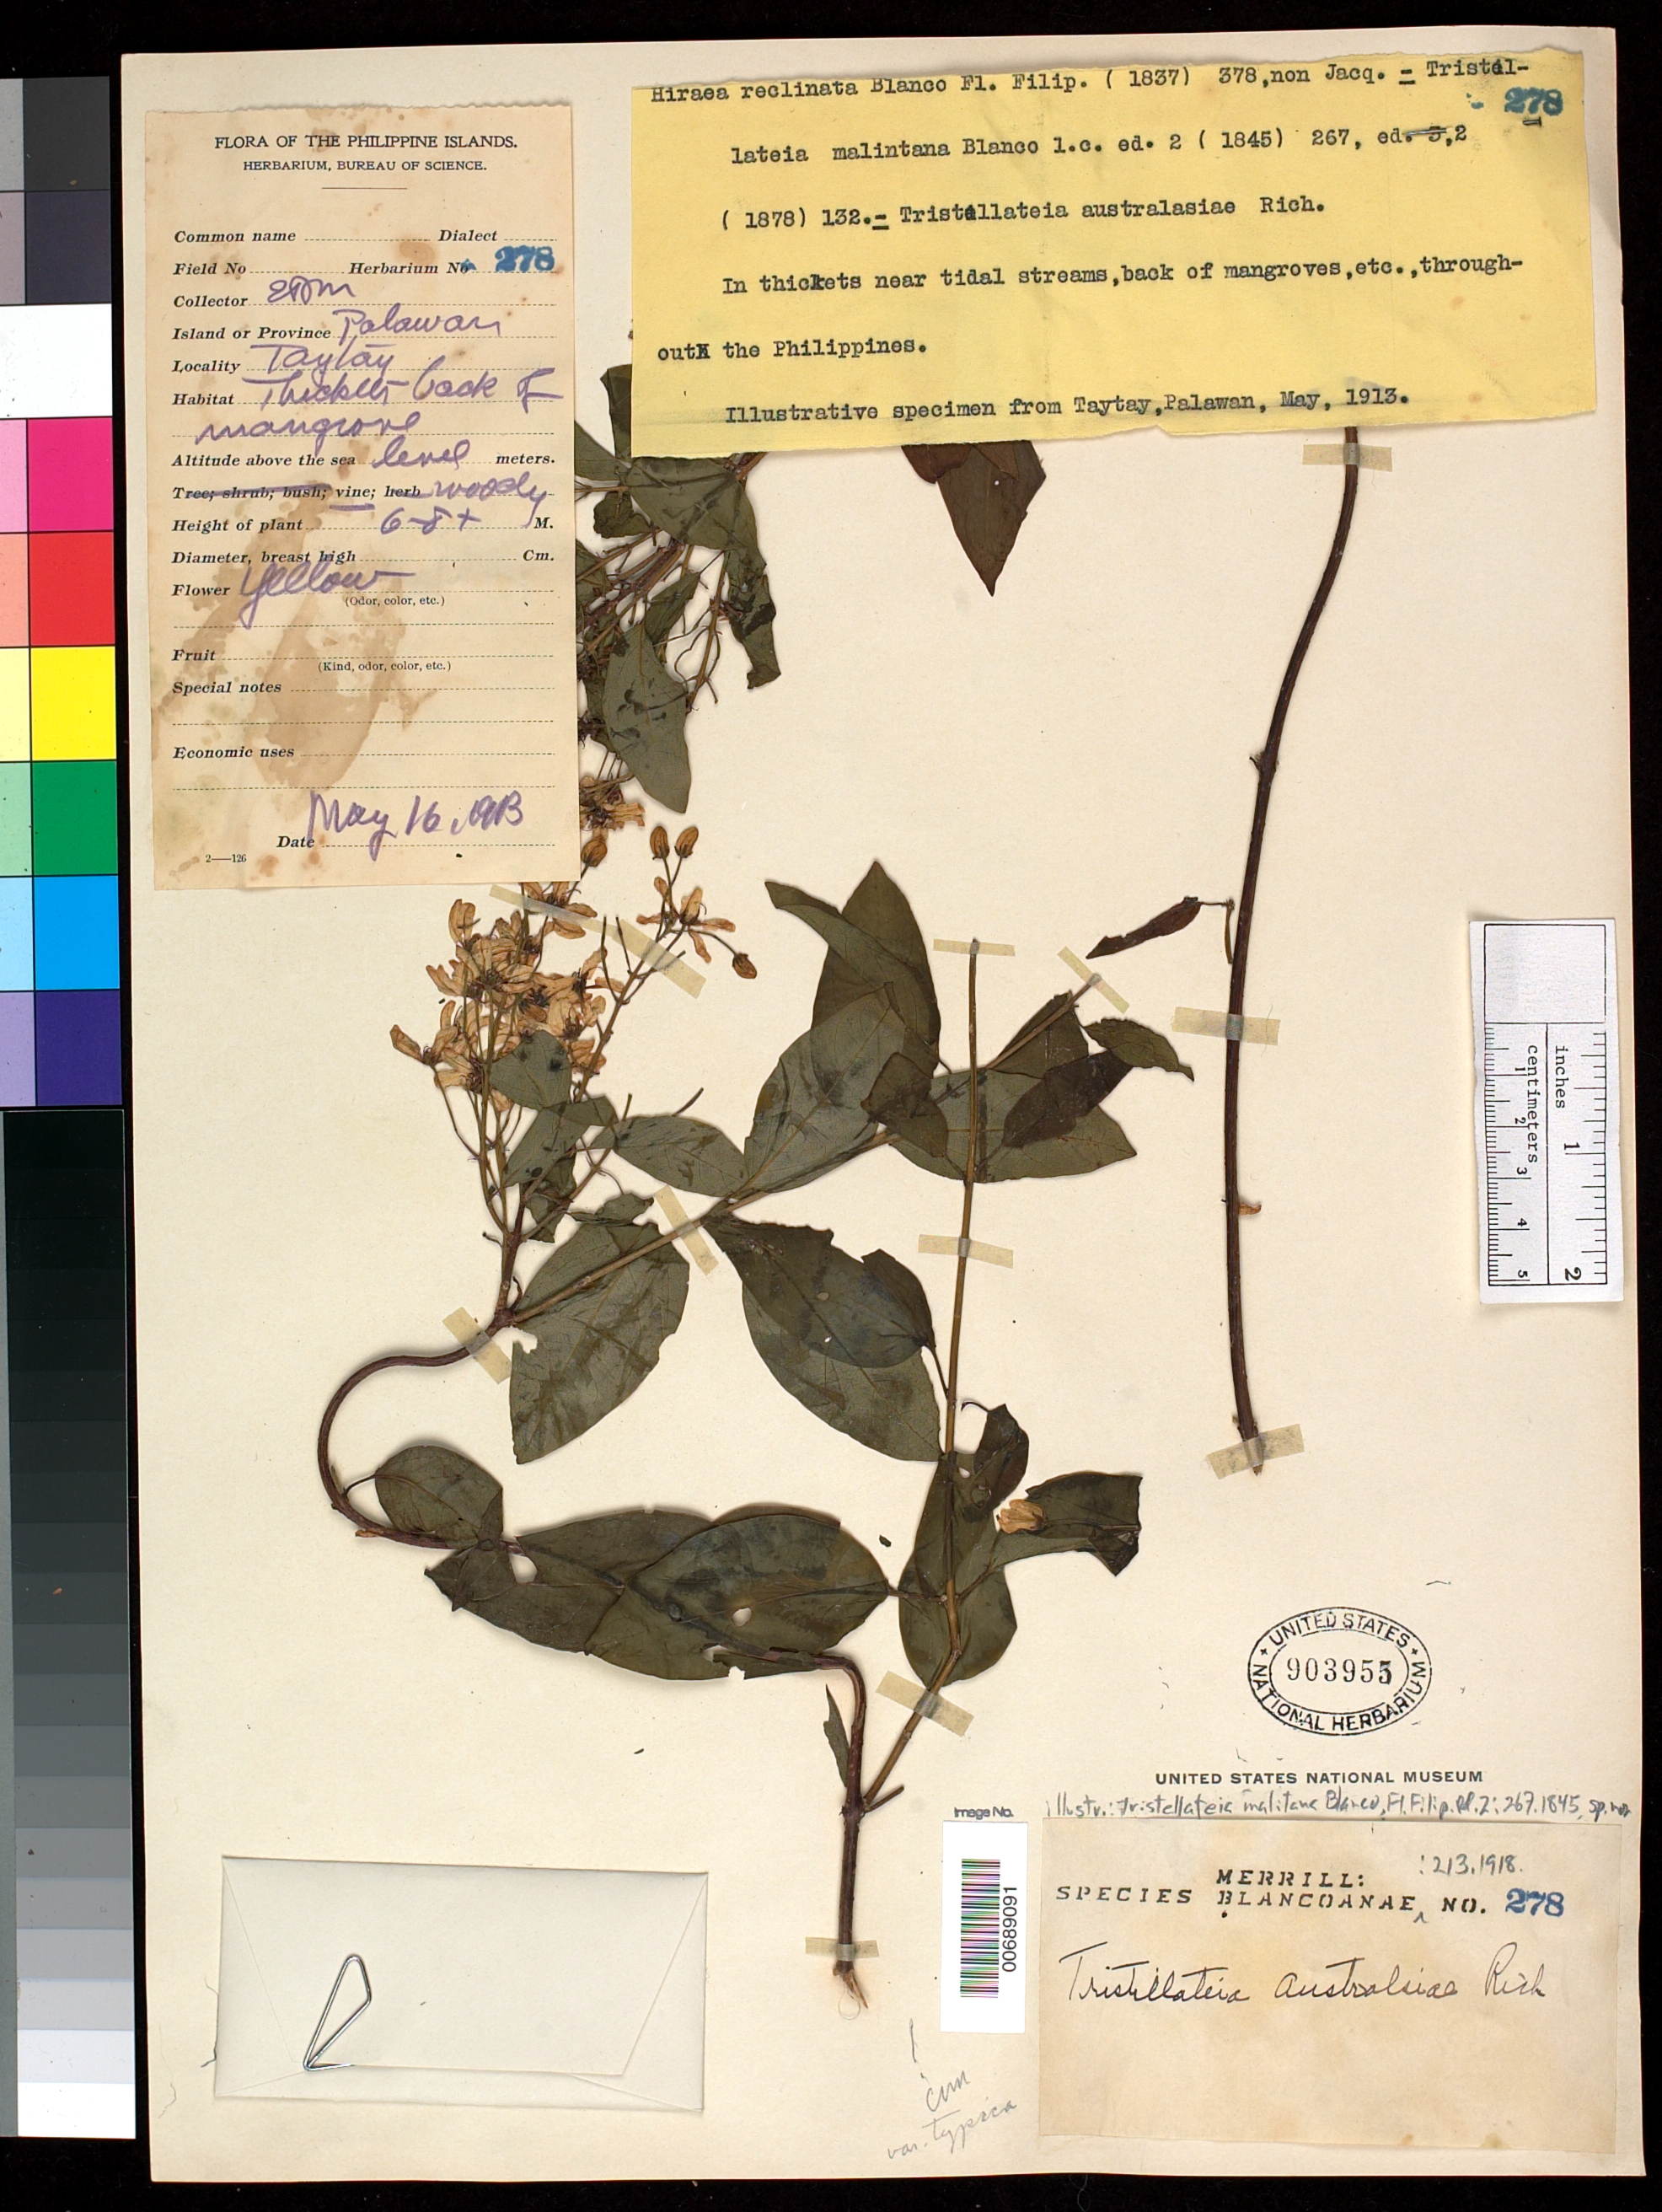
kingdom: Plantae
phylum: Tracheophyta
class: Magnoliopsida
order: Malpighiales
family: Malpighiaceae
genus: Tristellateia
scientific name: Tristellateia australasiae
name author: A. Rich.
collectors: E. D. Merrill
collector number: Sp. Blancoan. 0278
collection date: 1913-05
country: Philippines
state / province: Mimaropa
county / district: Palawan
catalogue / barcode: US 903955